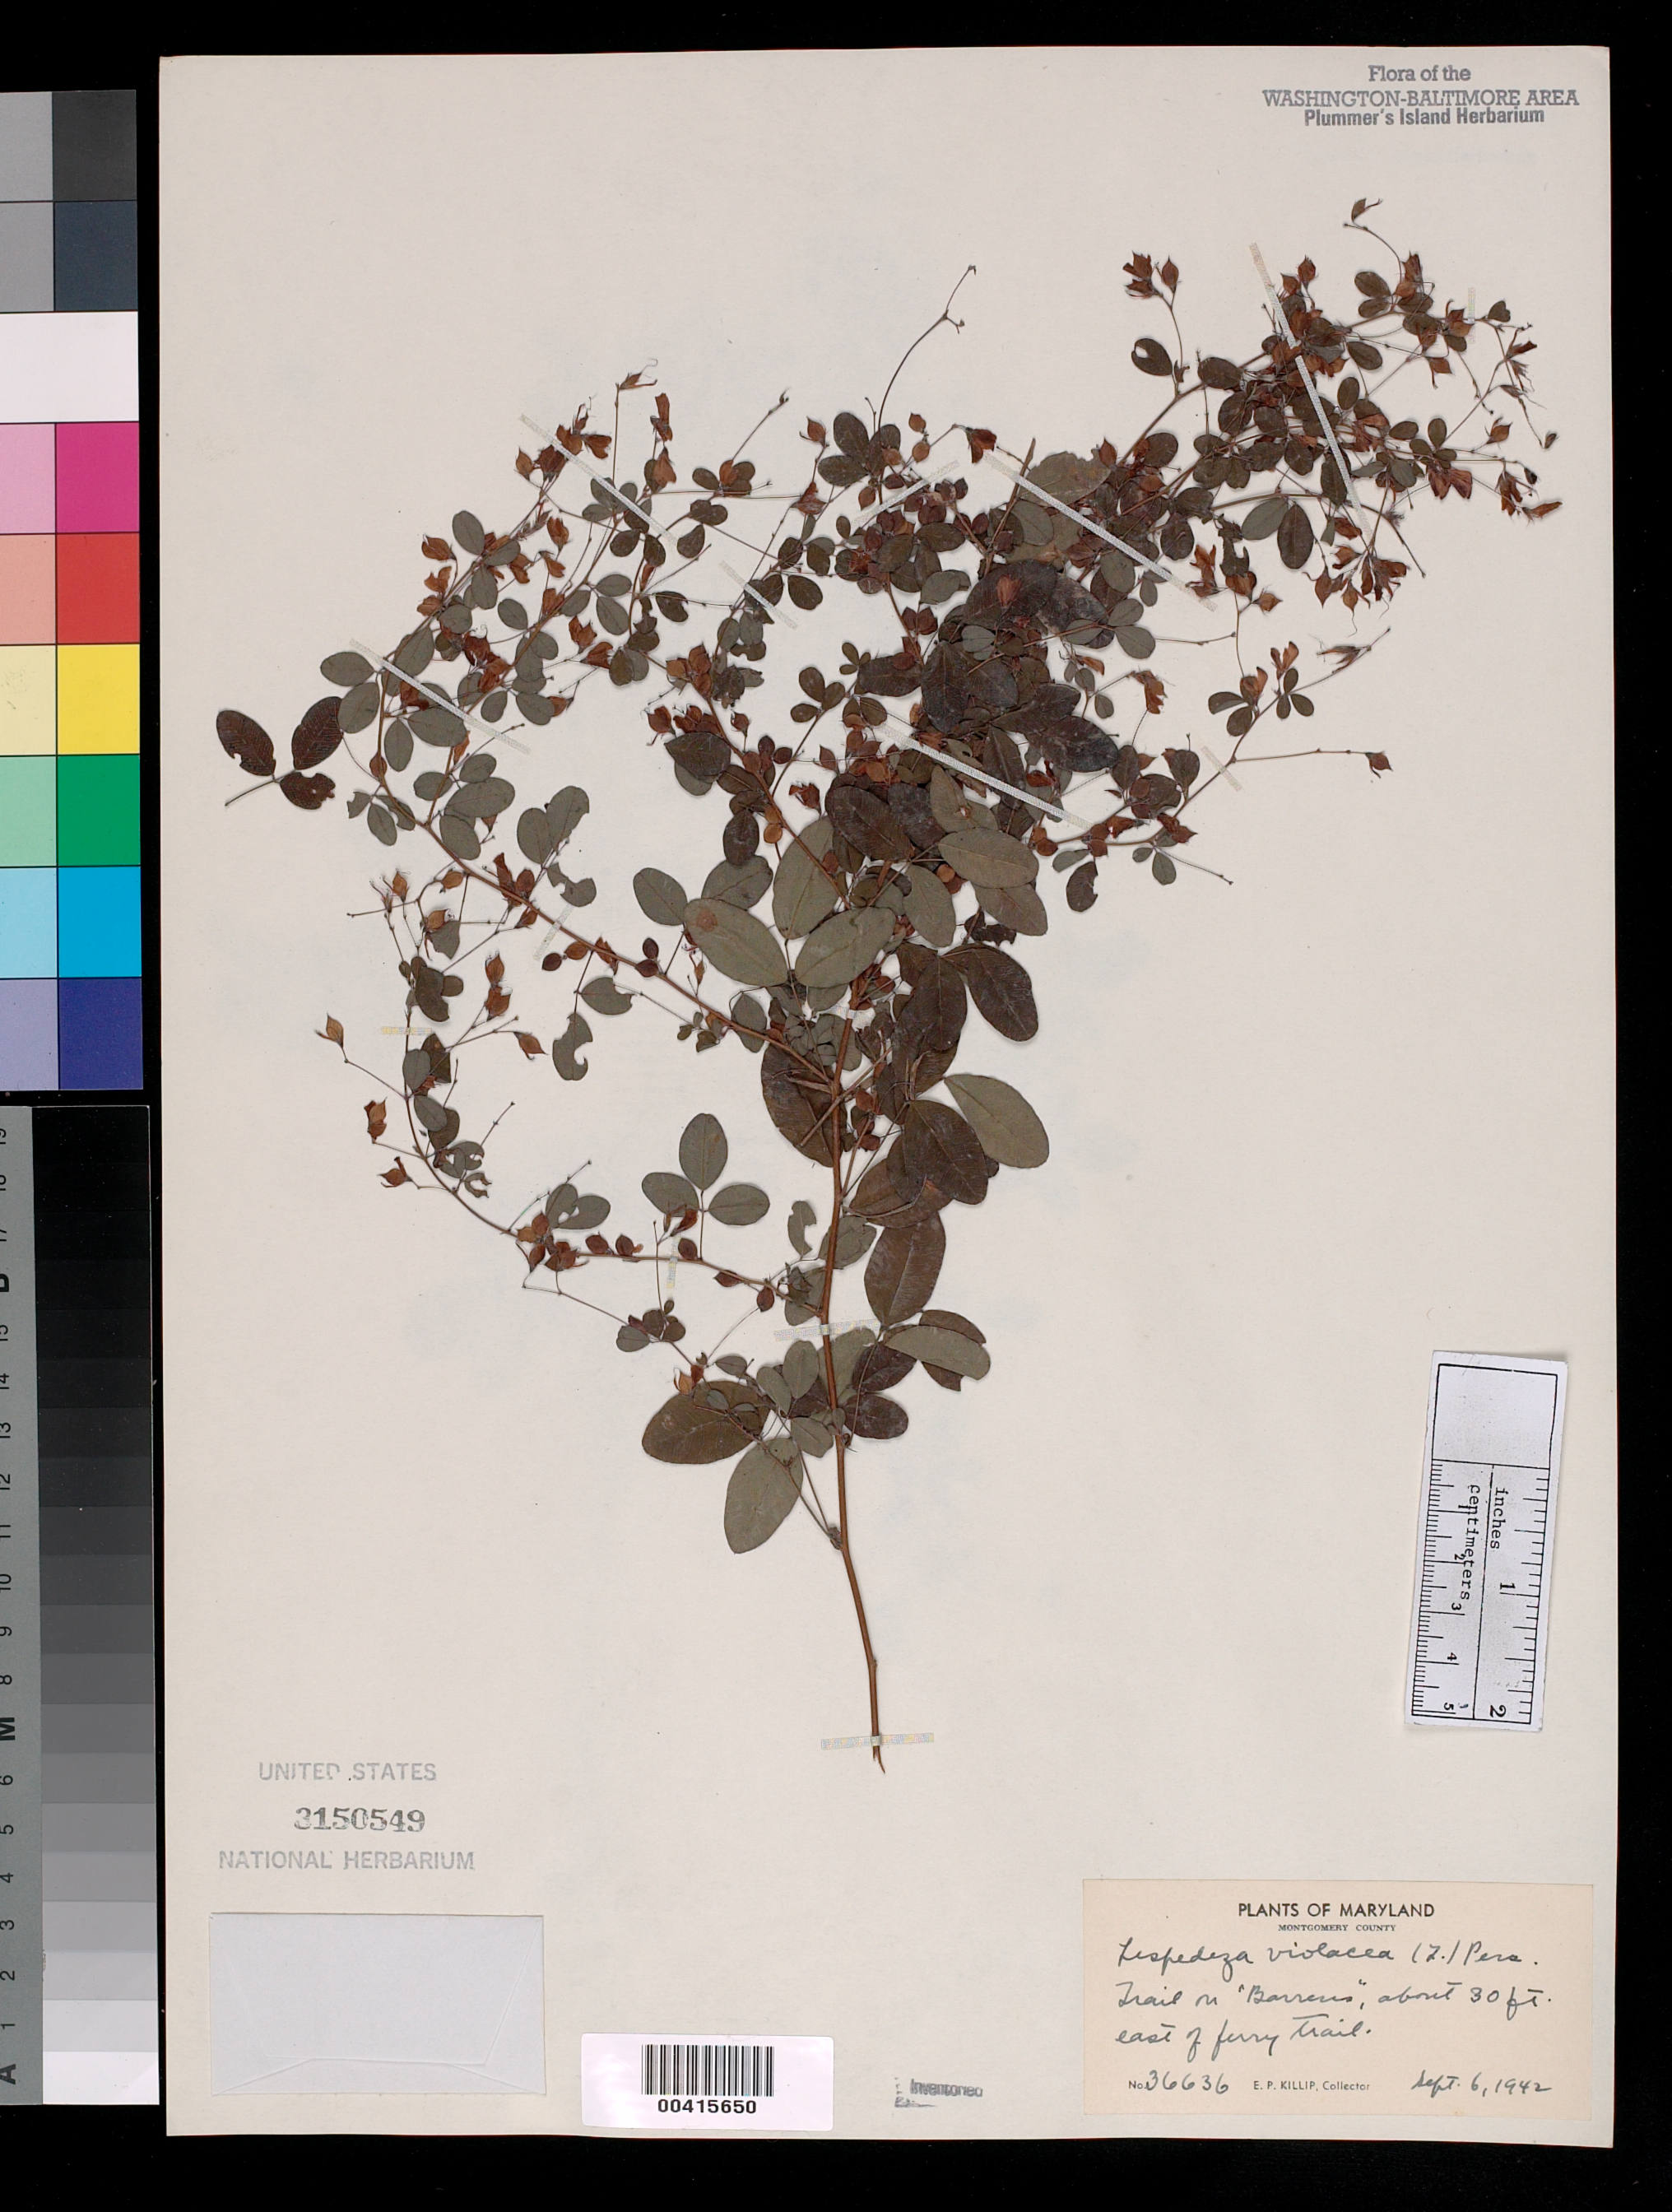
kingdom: Plantae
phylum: Tracheophyta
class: Magnoliopsida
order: Fabales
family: Fabaceae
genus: Lespedeza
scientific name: Lespedeza violacea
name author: (L.) Pers.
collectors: E. P. Killip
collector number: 36636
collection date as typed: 06 Sep 1942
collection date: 1942-09-06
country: United States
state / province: Maryland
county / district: Montgomery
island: Plummers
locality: Plummer's Island; trail on "barrens" about 30 ft. east of Ferry Trail C. & O. Canal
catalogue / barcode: US 3150549